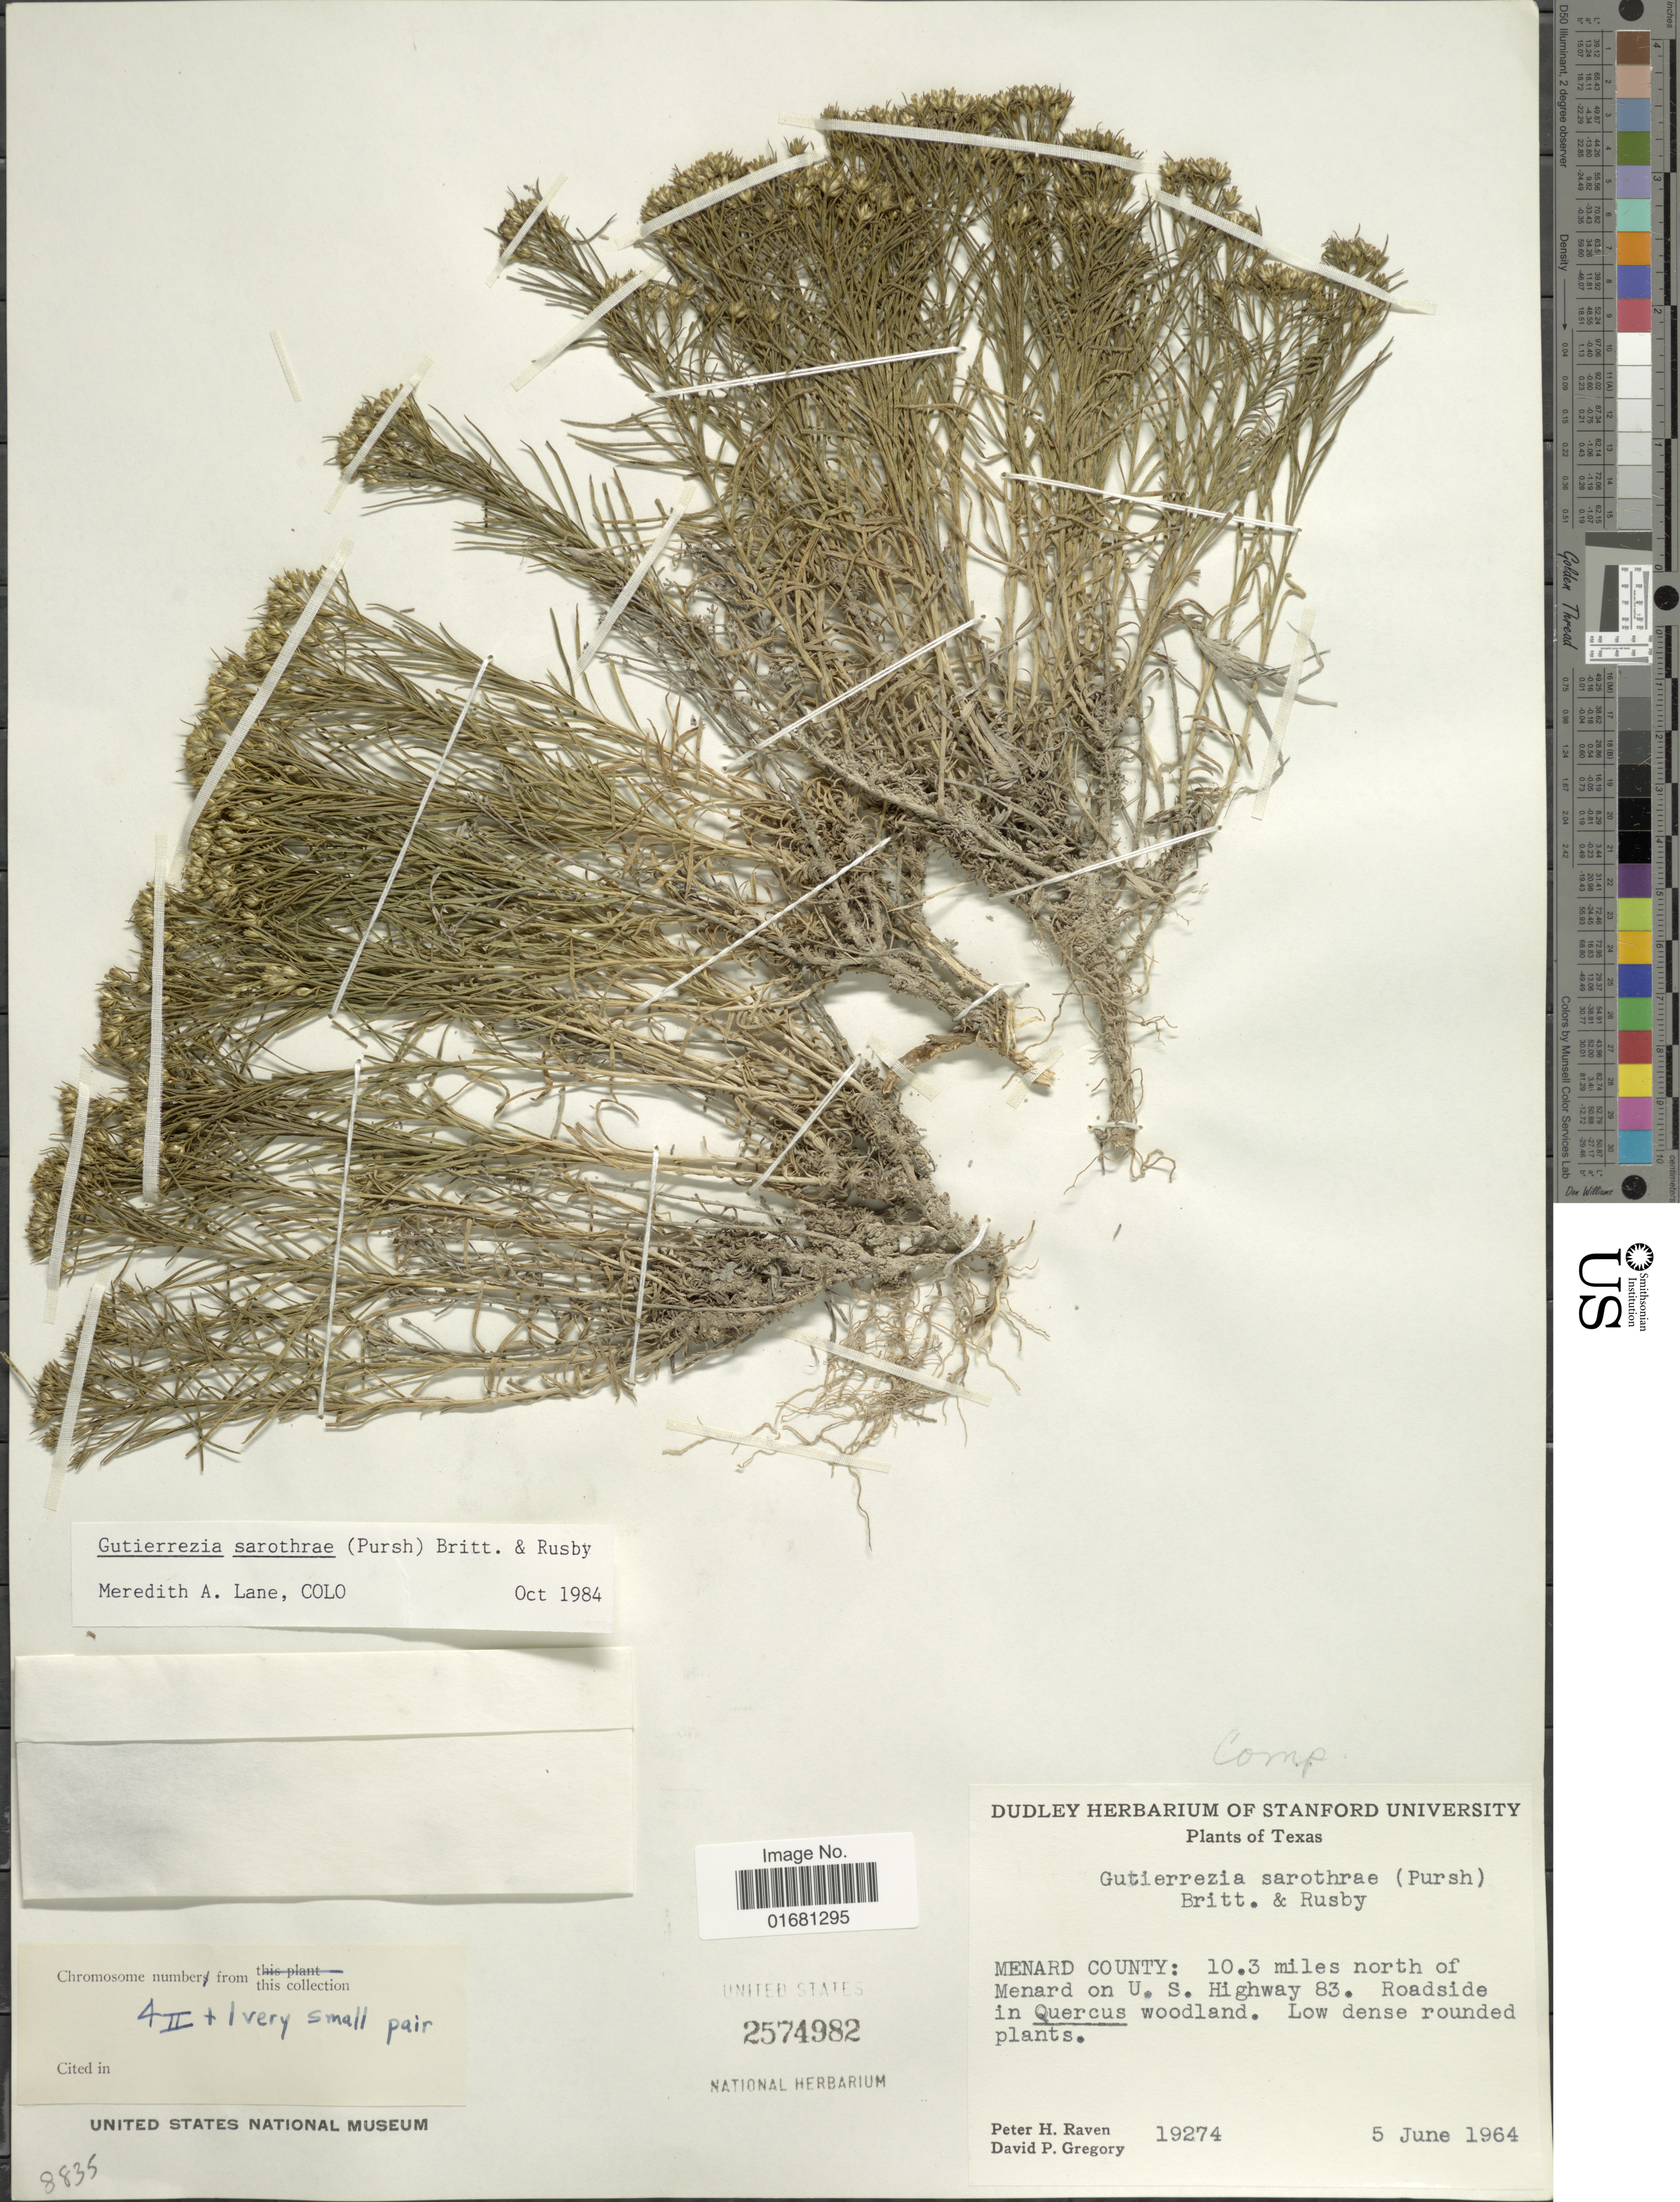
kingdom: Plantae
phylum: Tracheophyta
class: Magnoliopsida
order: Asterales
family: Asteraceae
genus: Gutierrezia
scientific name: Gutierrezia sarothrae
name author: (Pursh) Britton & Rusby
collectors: P. Raven & D. Gregory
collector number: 19274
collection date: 1964-06-05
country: United States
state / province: Texas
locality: Texas. Menard County: 10.3 miles north of Menard on U. S. Highway 83/ Roadside in Quercus woodland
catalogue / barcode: US 2574982